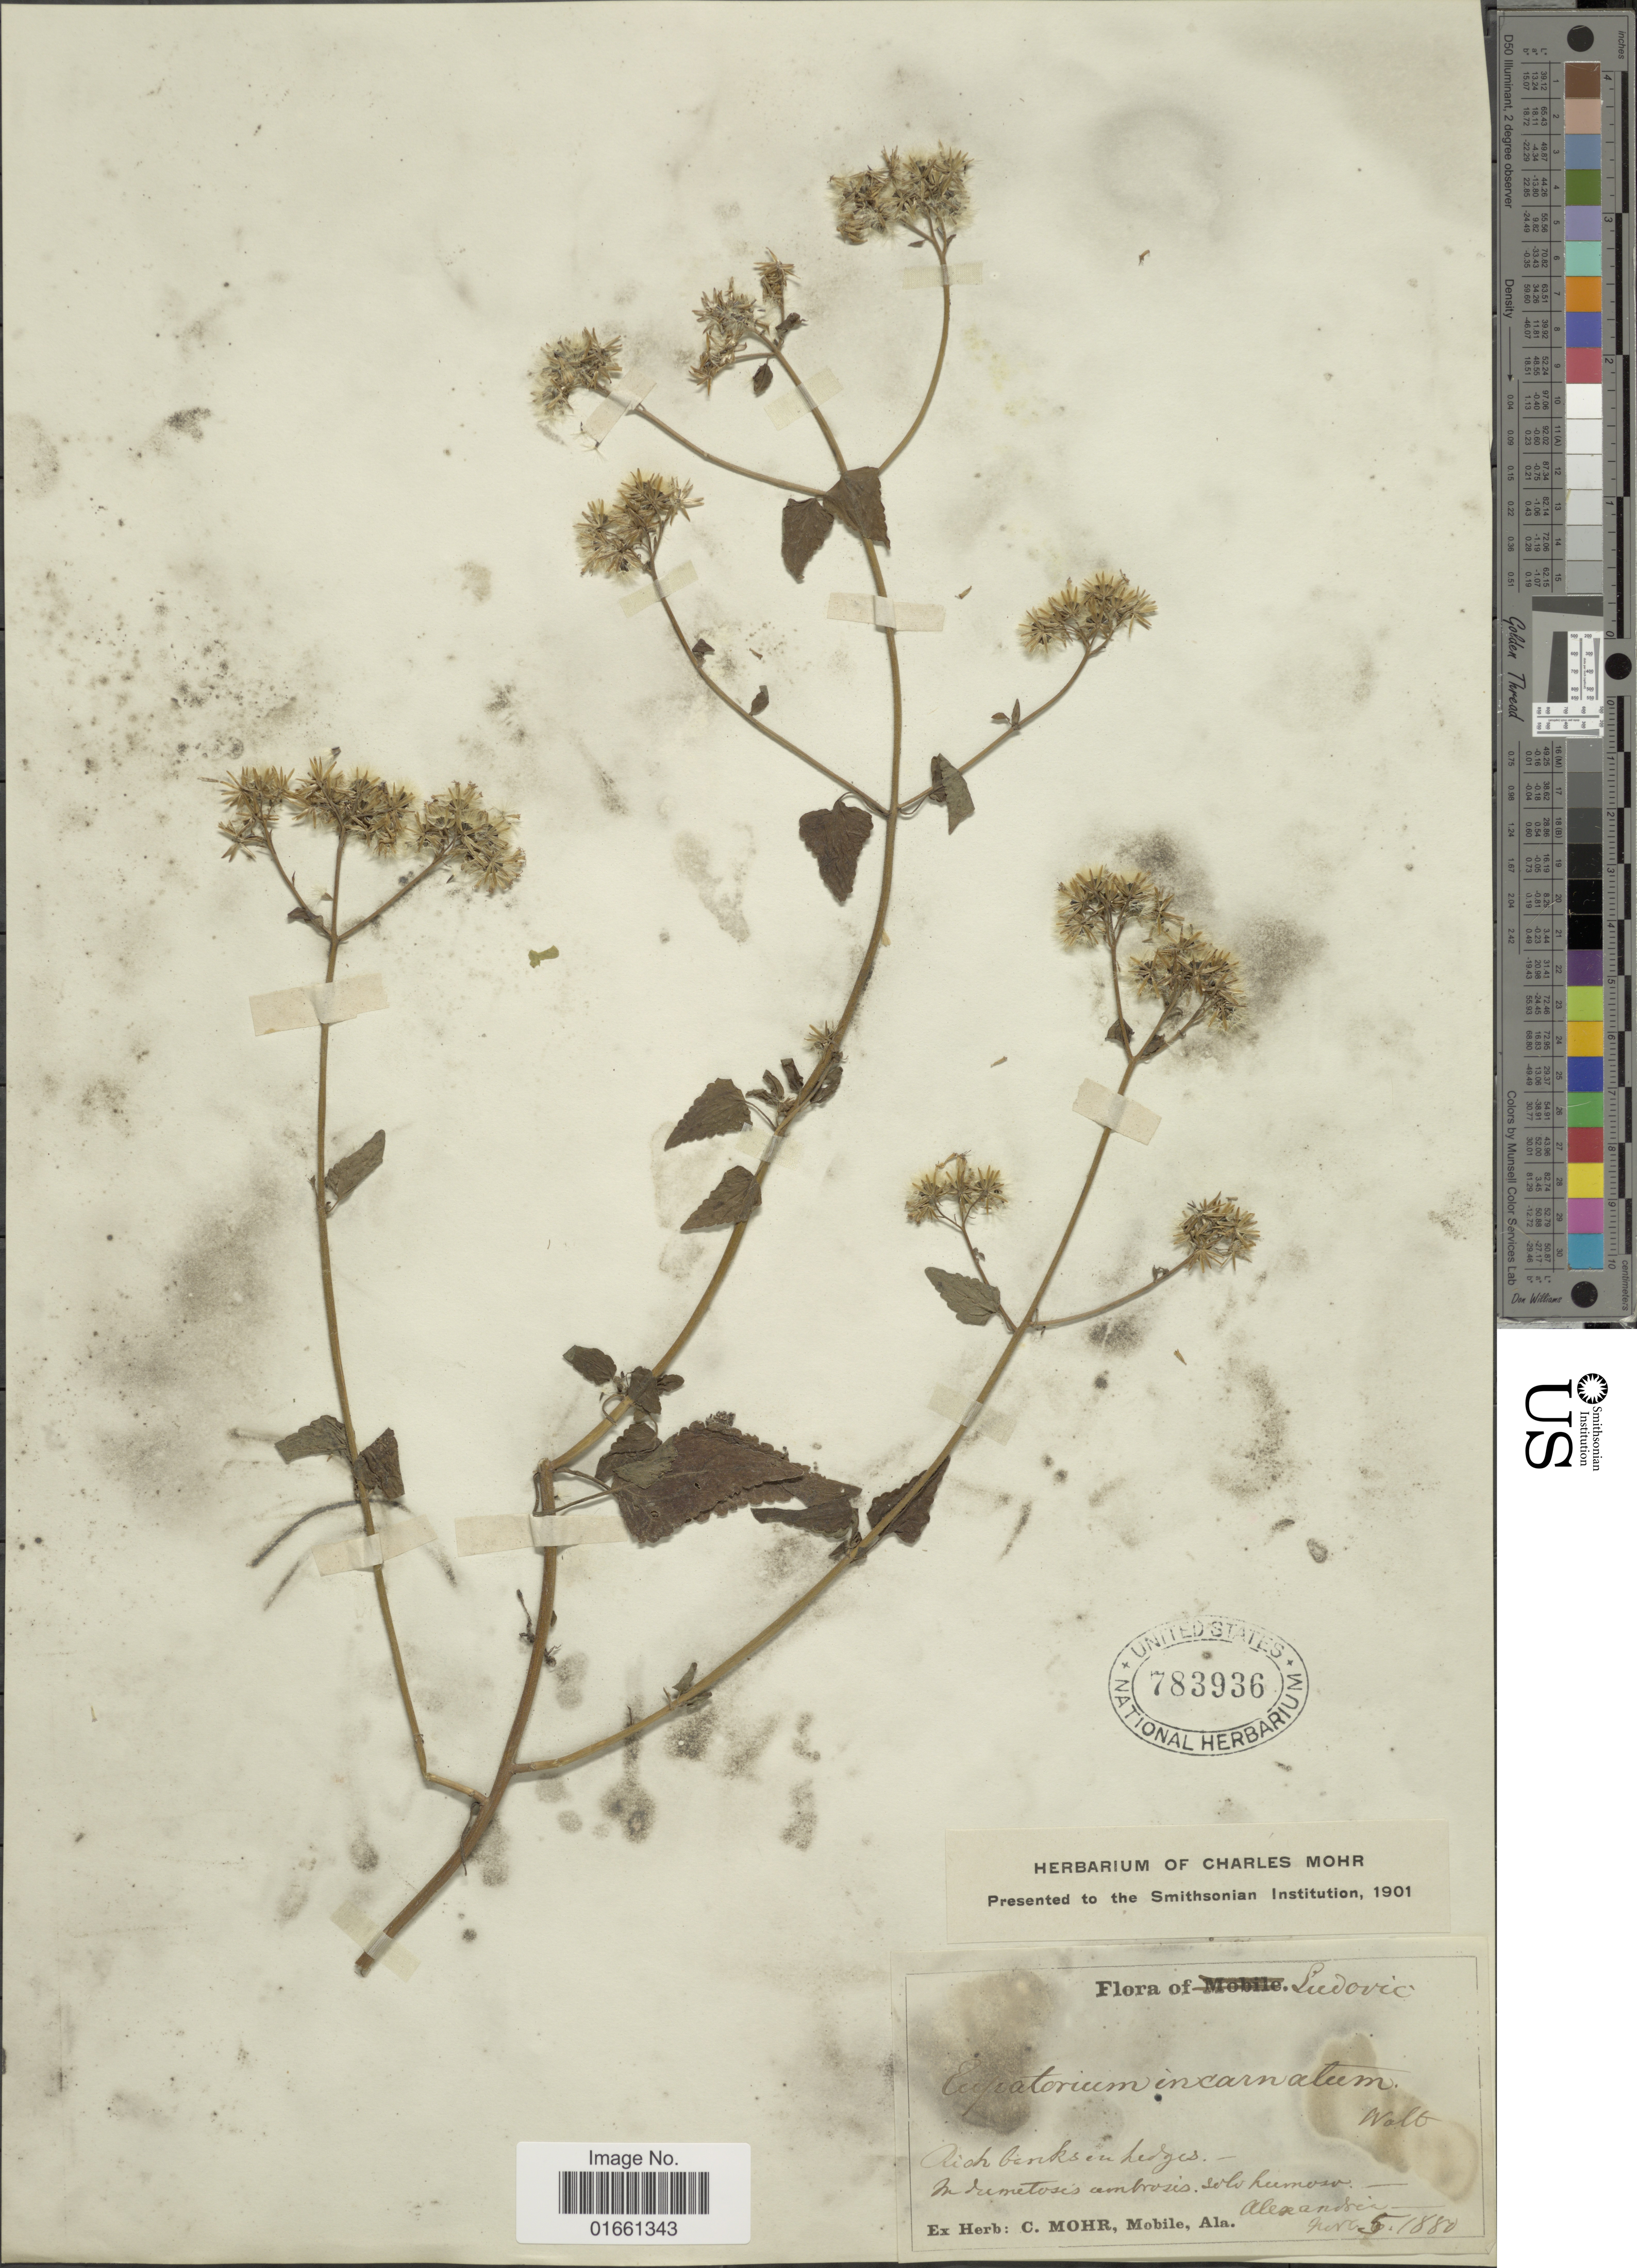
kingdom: Plantae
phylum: Tracheophyta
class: Magnoliopsida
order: Asterales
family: Asteraceae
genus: Fleischmannia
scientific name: Fleischmannia incarnata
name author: (Walter) R.M. King & H. Rob.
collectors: ex herb. C. Mohr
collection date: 1880-11-05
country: United States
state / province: Alabama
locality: Rich banks on ledges.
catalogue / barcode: US 783936